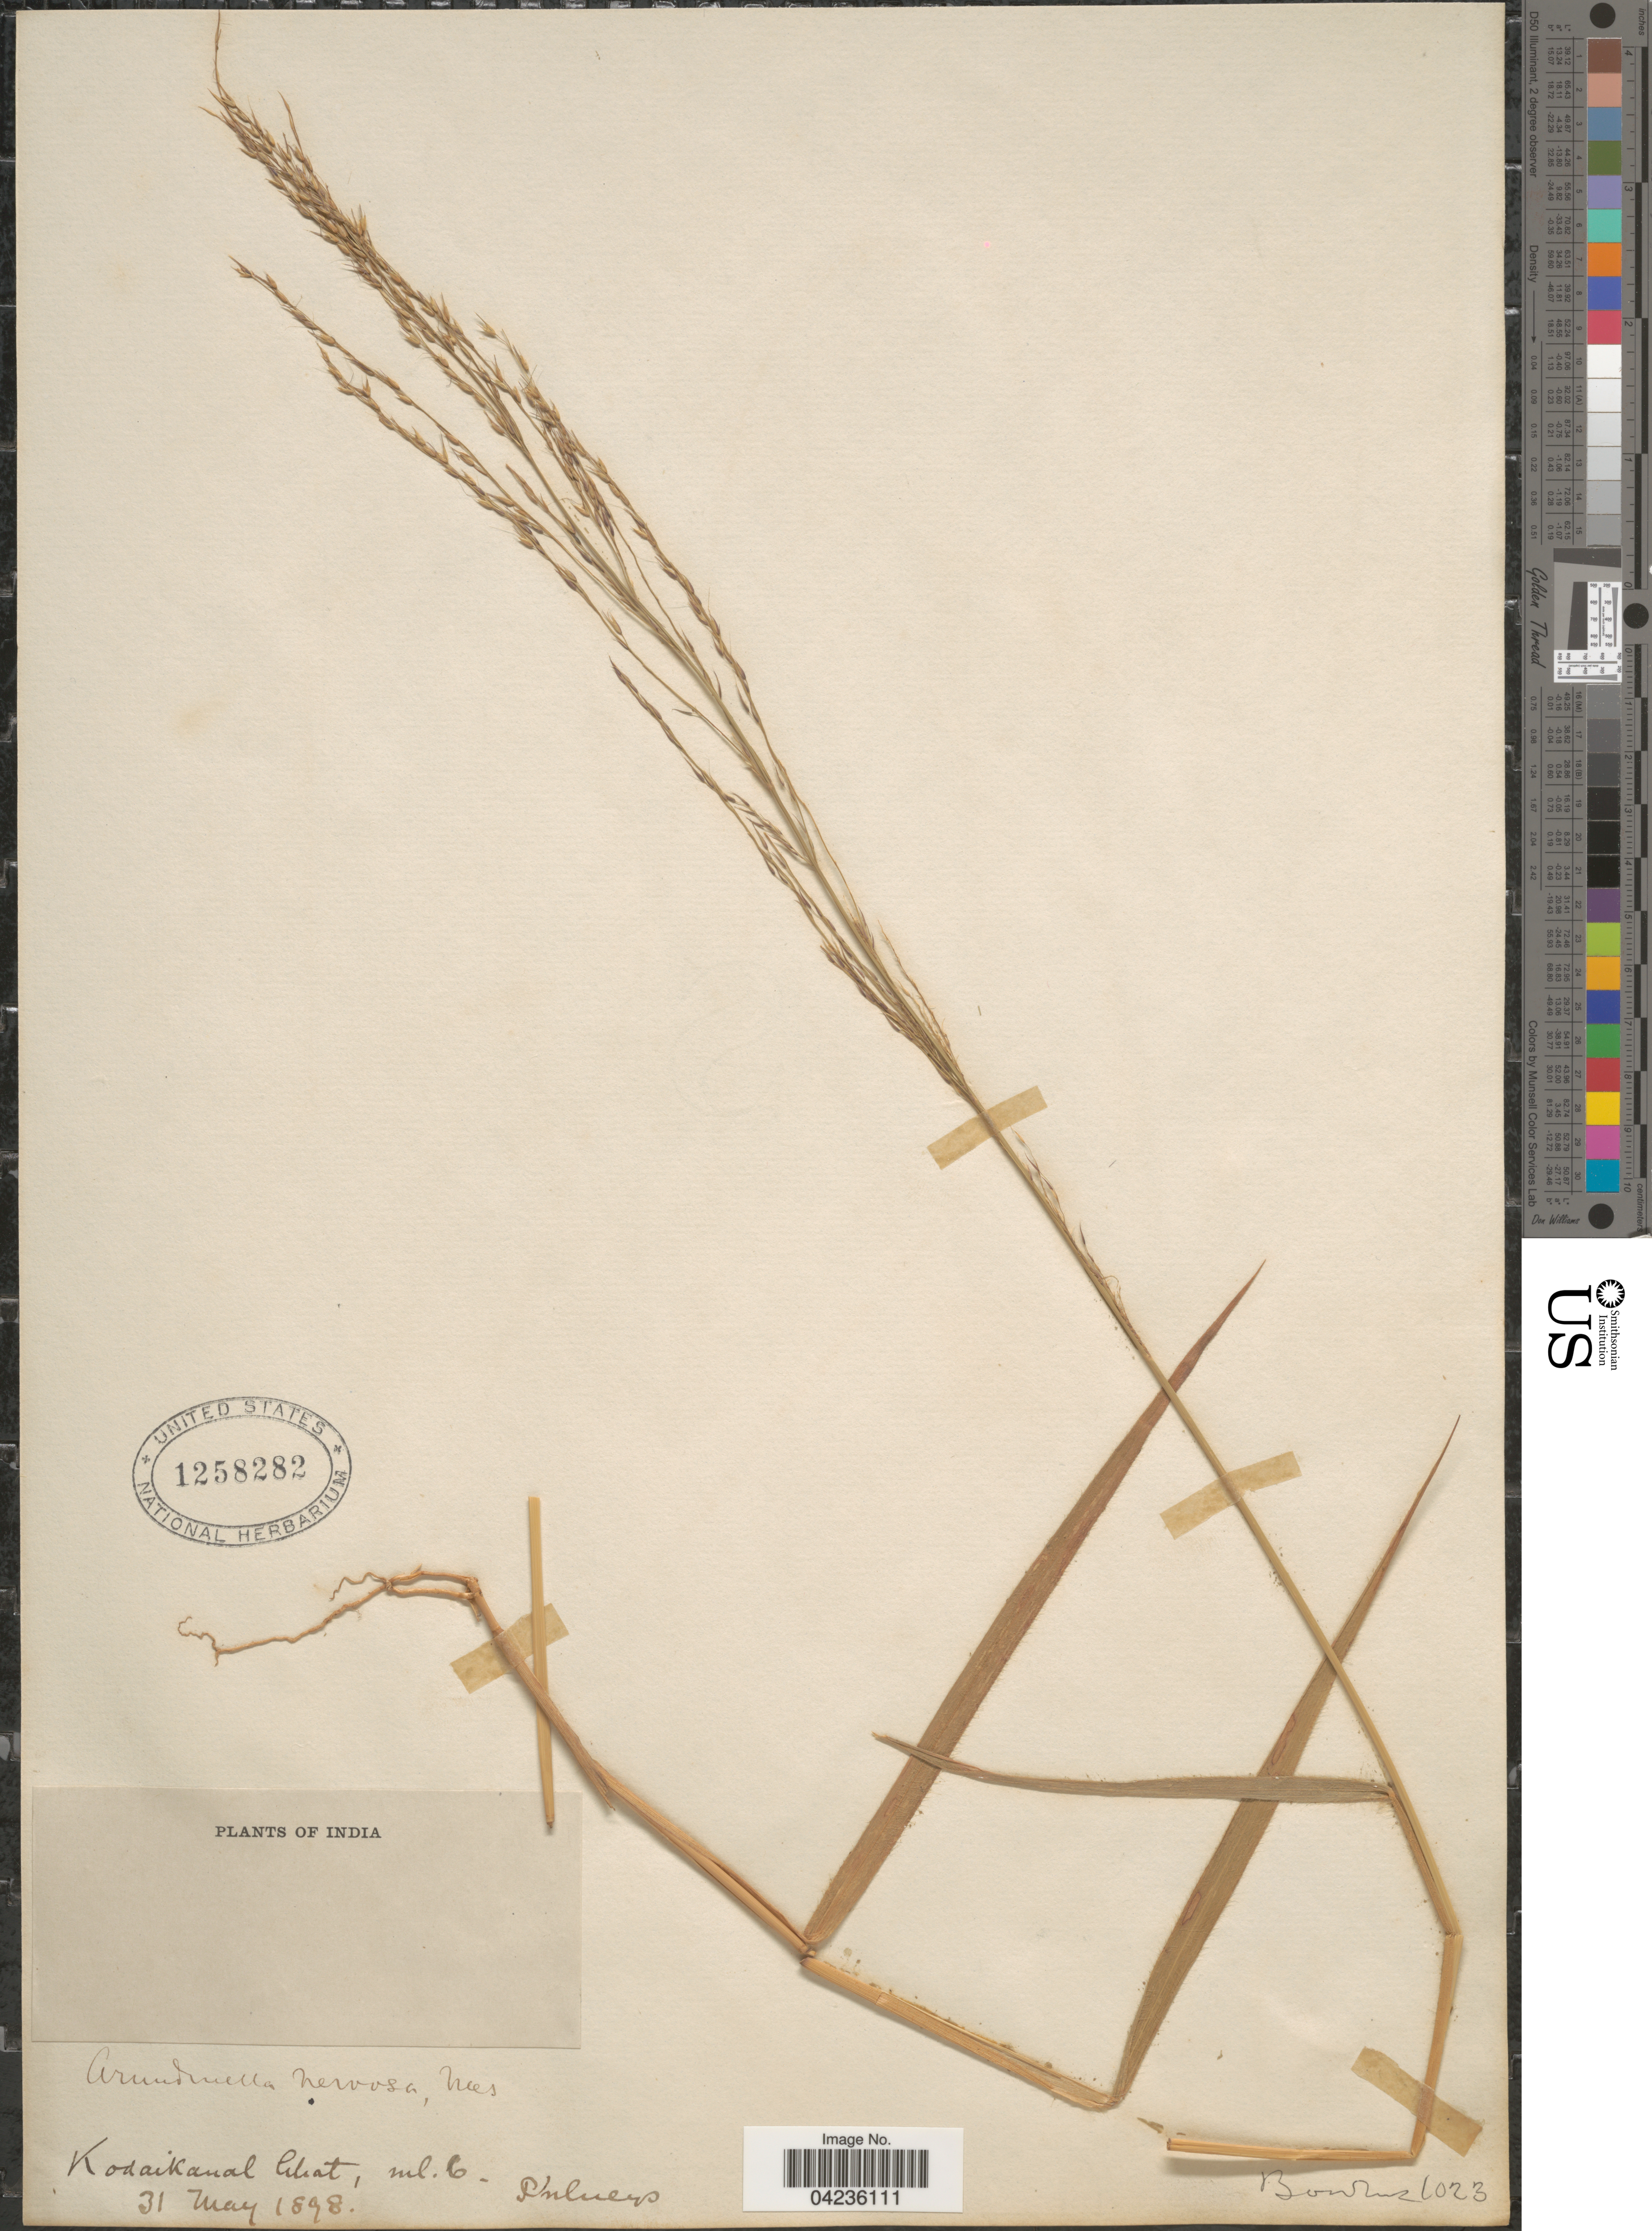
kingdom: Plantae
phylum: Tracheophyta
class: Liliopsida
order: Poales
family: Poaceae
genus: Arundinella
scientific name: Arundinella nervosa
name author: (Roxb.) Nees ex Hook. & Arn.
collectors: -- Bourne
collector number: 1023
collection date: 1898-05-31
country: India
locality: Kodaikanal Ciliat, Ml. G. - Pulneys.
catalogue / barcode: US 1258282